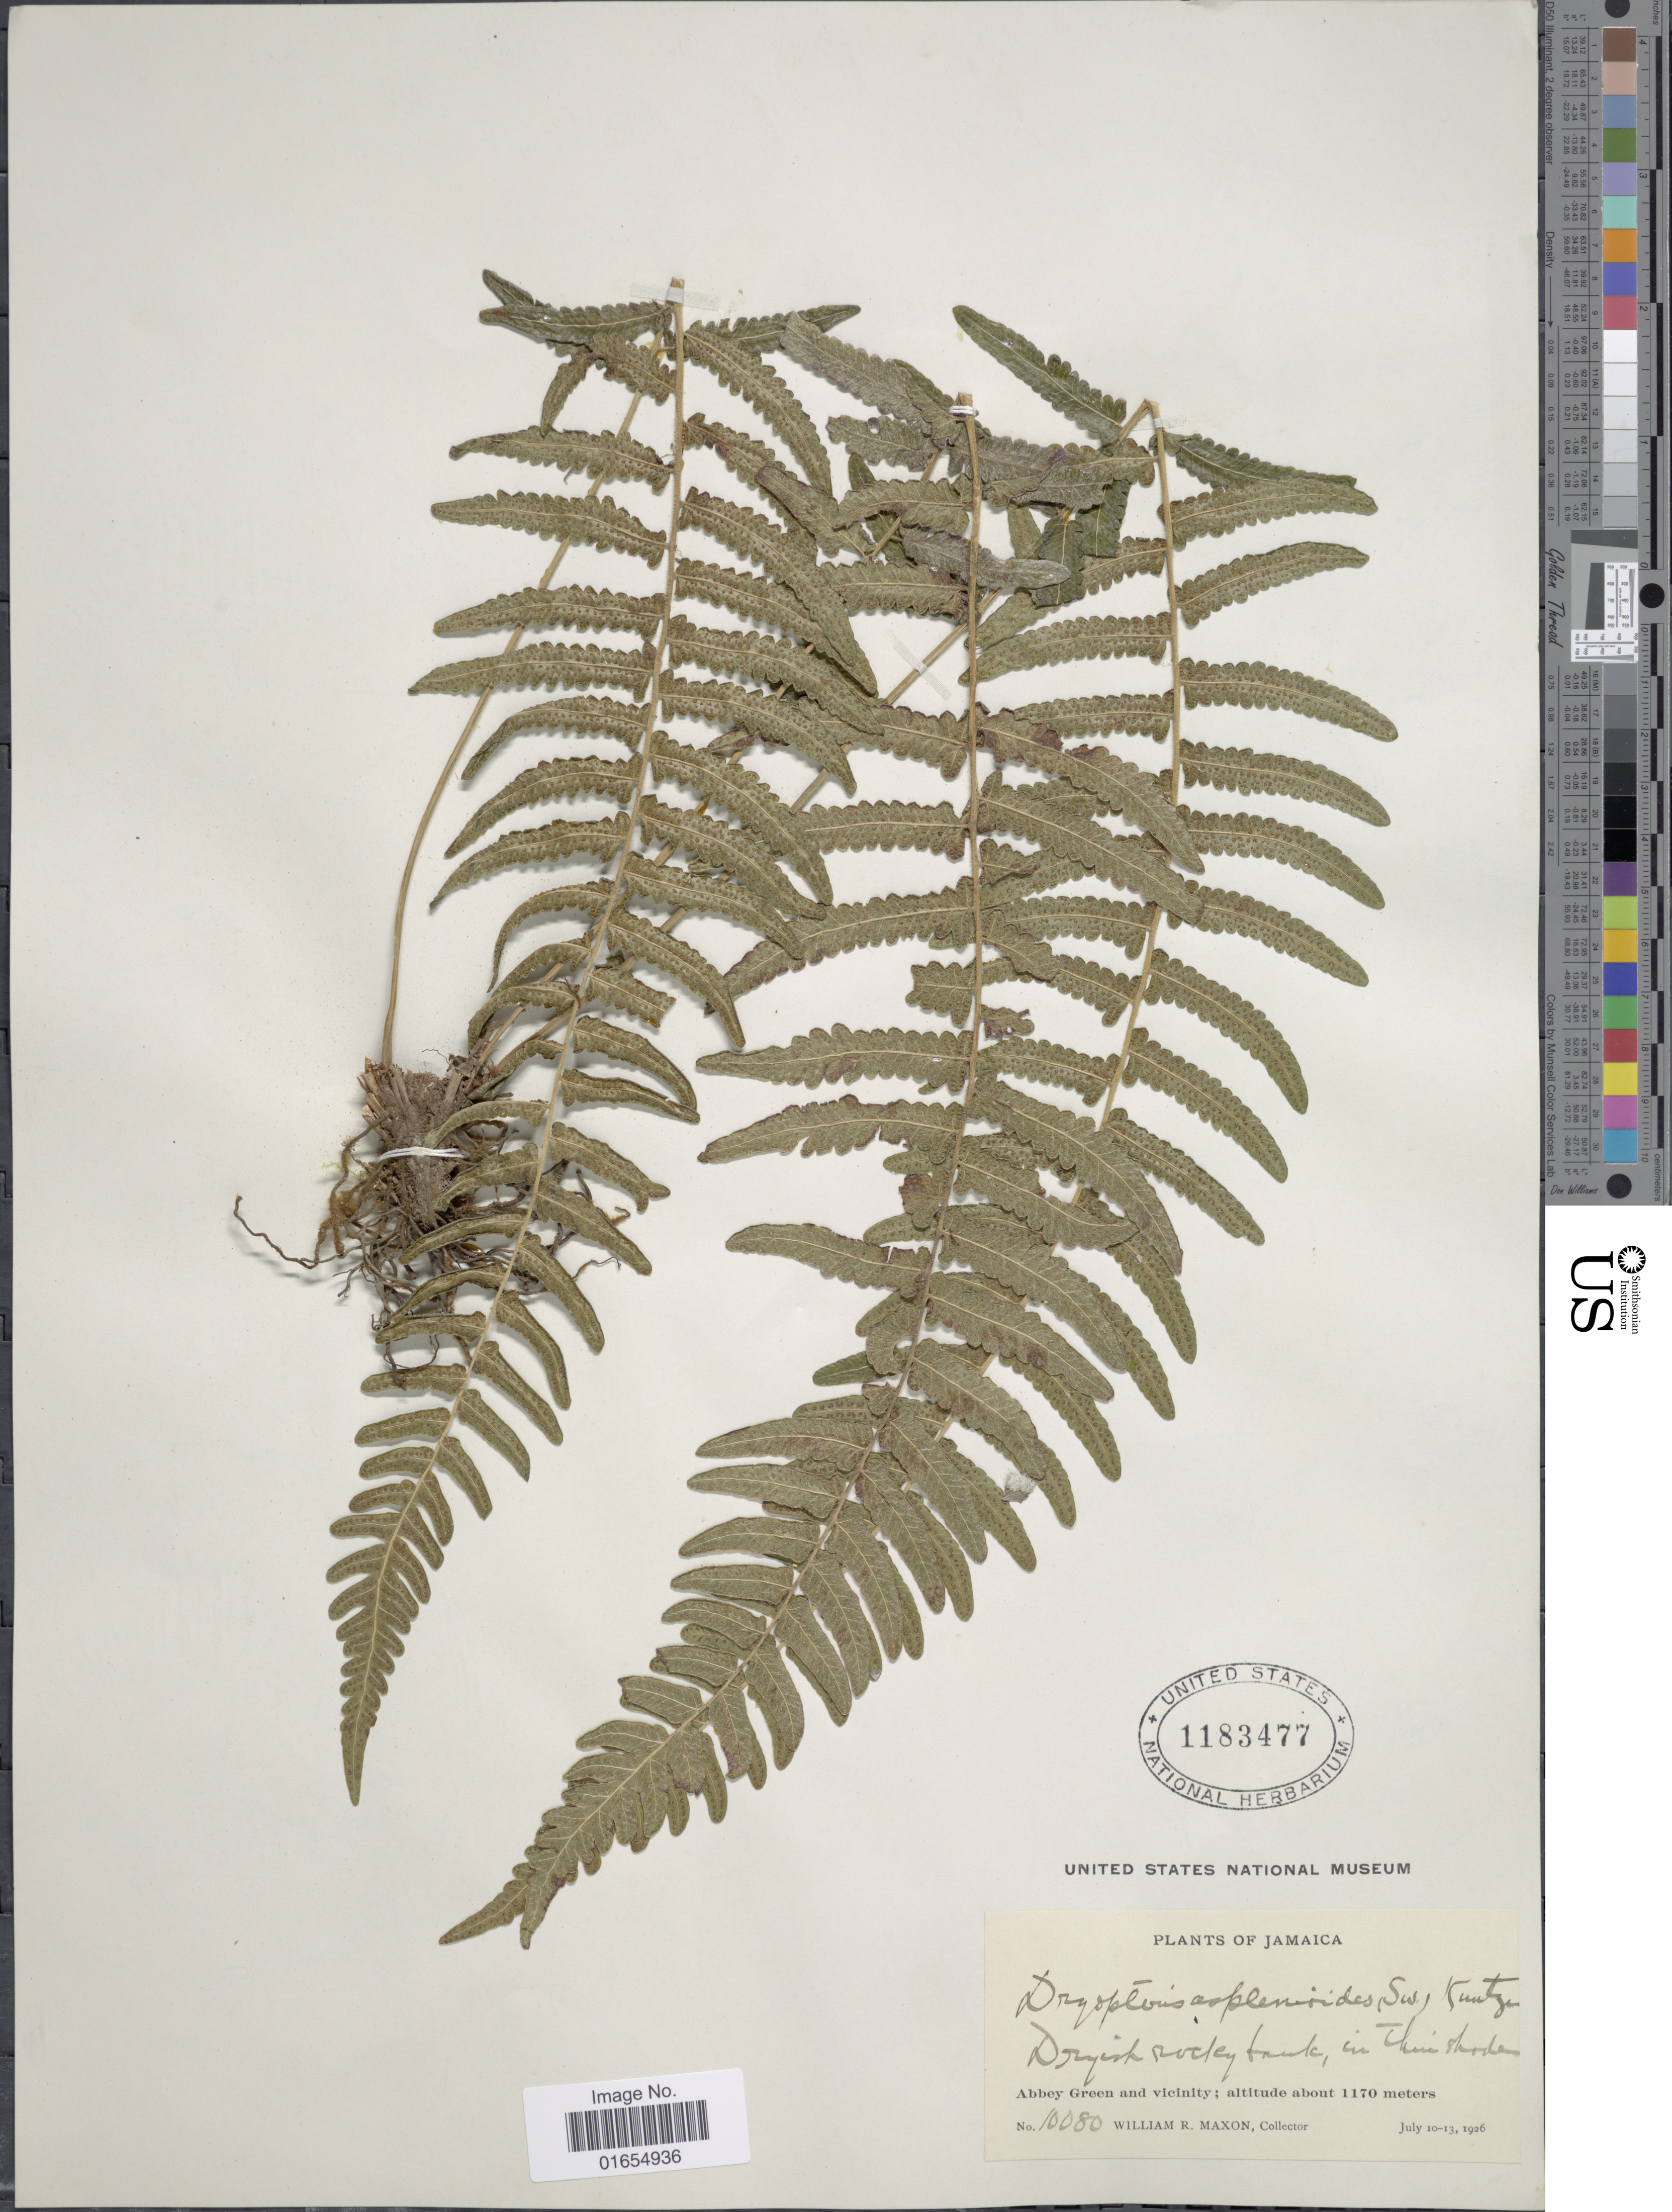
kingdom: Plantae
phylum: Tracheophyta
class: Polypodiopsida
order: Polypodiales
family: Thelypteridaceae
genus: Goniopteris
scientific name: Goniopteris retroflexa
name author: (L.) Pic. Serm.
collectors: W. R. Maxon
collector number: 10080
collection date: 1926-07-10/1926-07-13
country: Jamaica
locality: Abbey Green and vicinity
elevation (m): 1170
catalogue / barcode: US 1183477